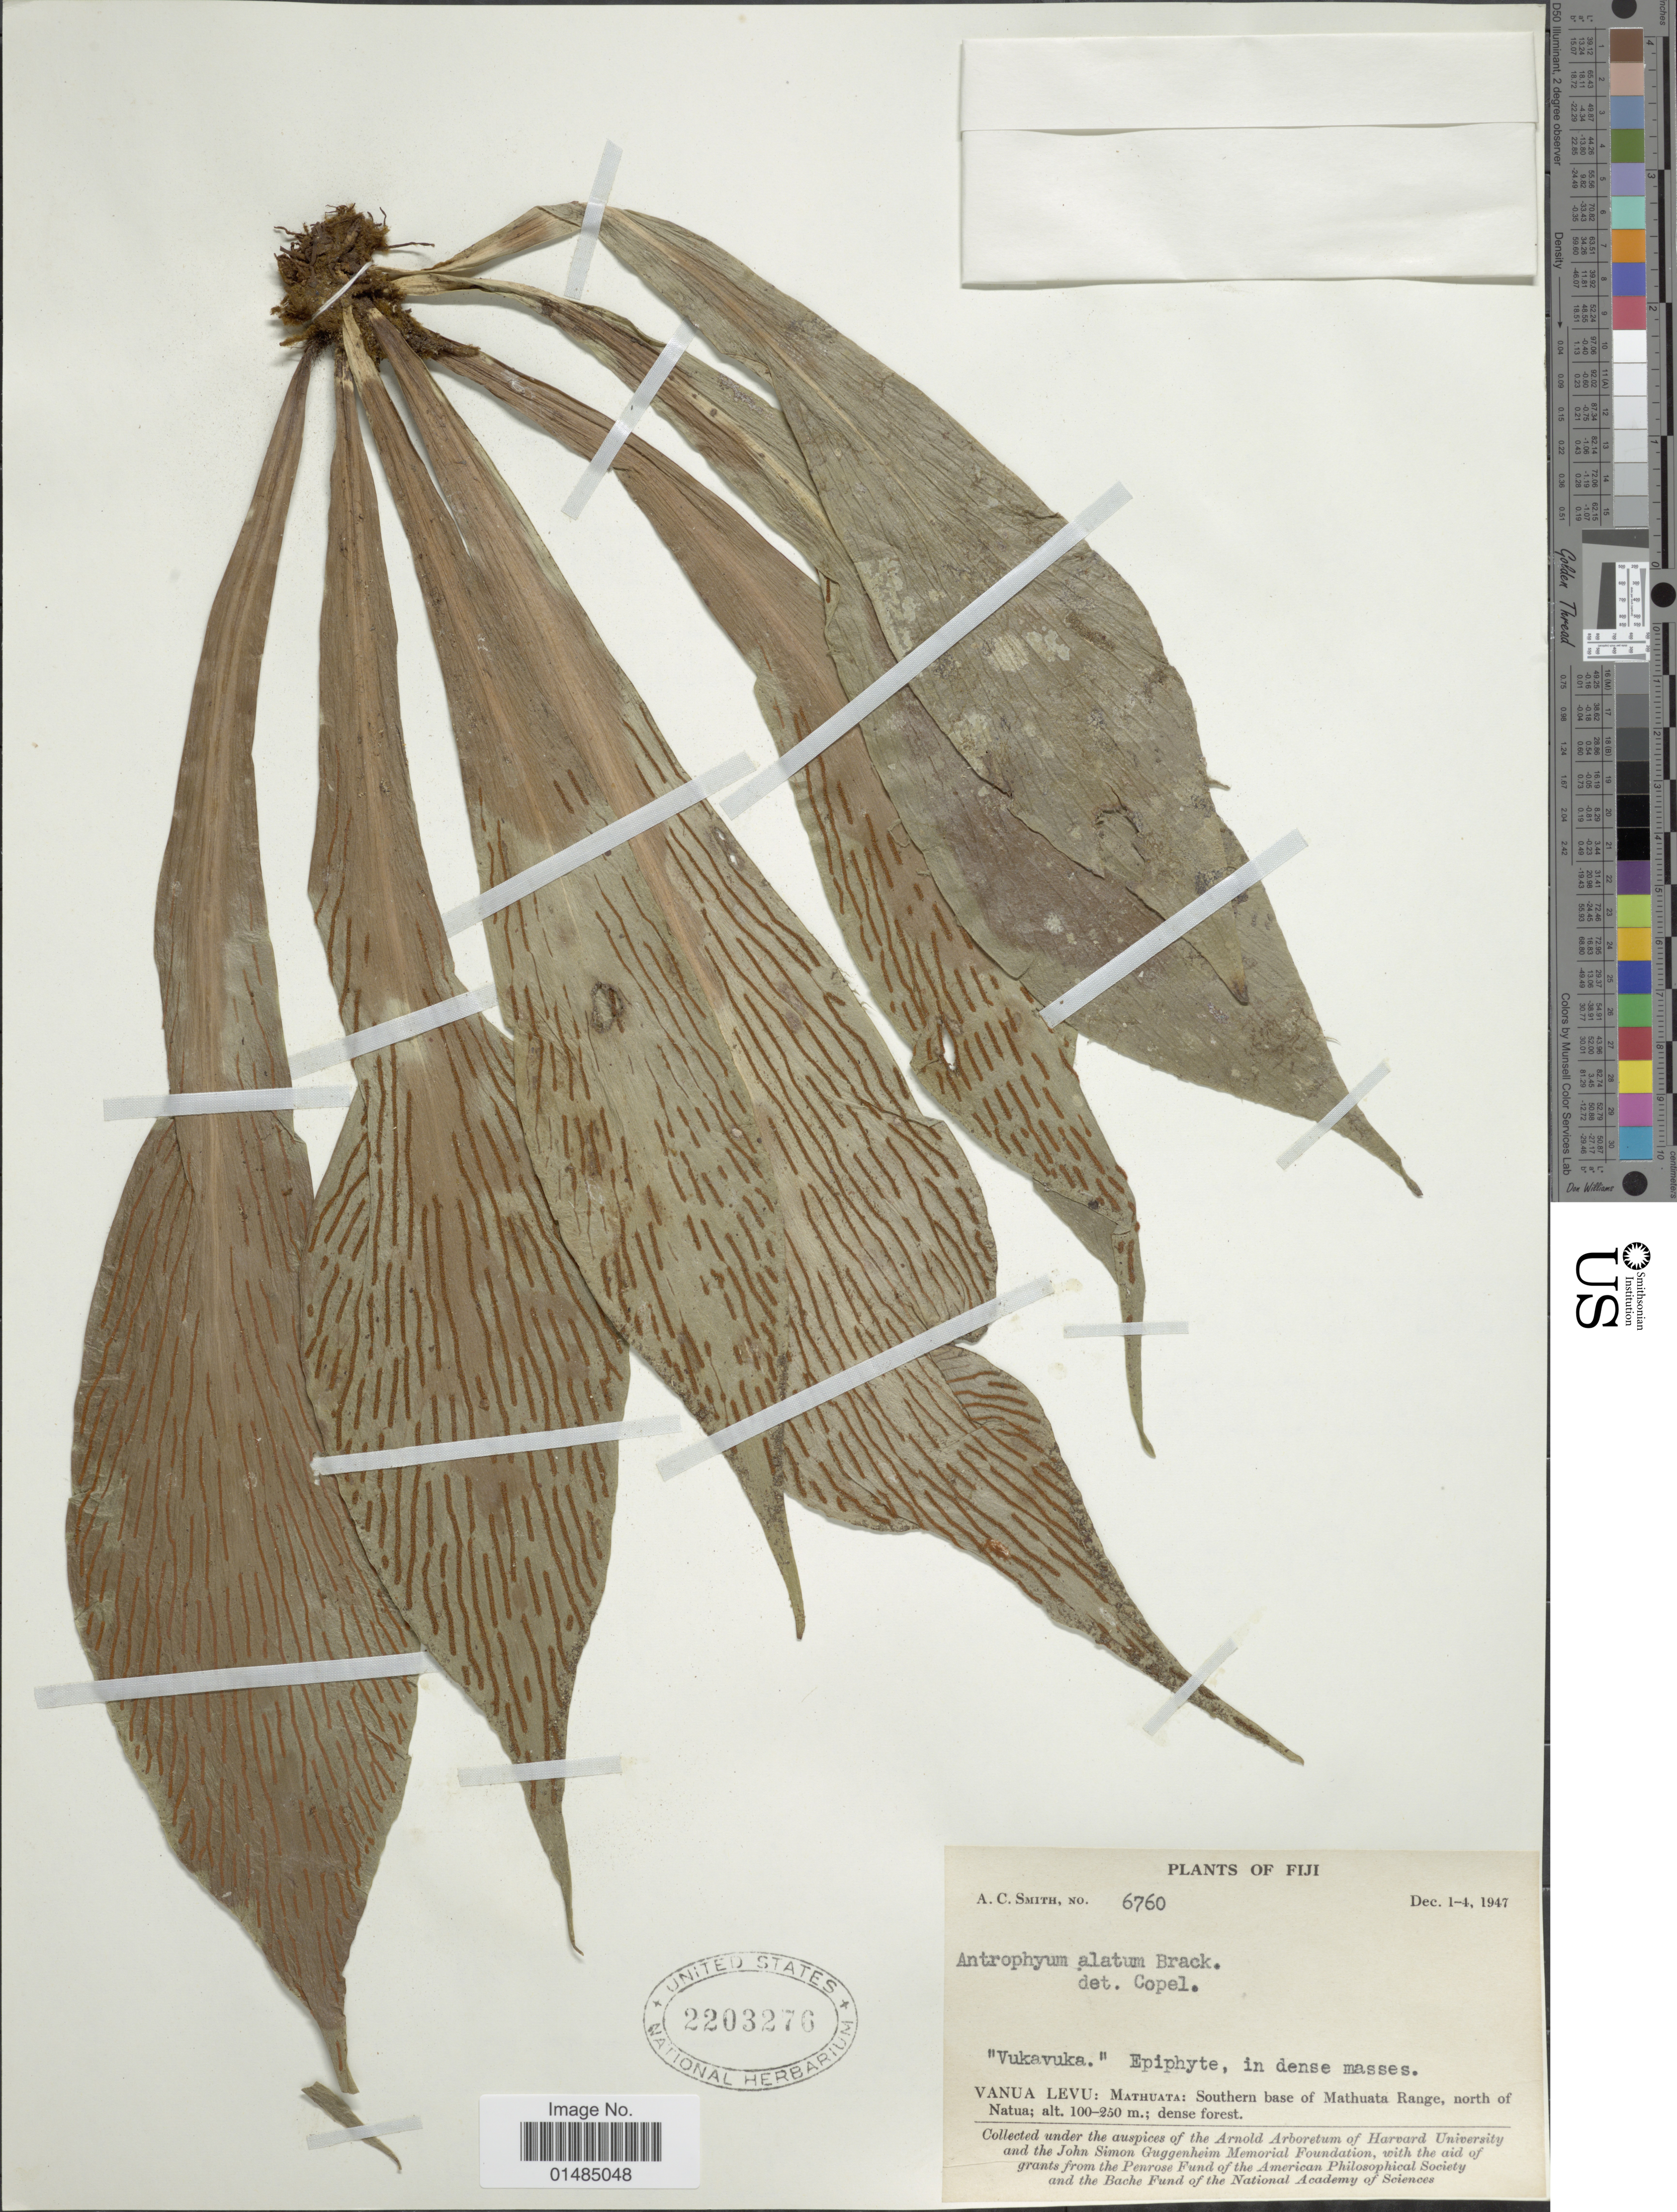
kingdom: Plantae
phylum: Tracheophyta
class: Polypodiopsida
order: Polypodiales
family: Pteridaceae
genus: Antrophyum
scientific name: Antrophyum alatum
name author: Brack. in Wilkes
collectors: A. C. Smith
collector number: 6760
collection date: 1947-12-01/1947-12-04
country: Fiji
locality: Fiji, Vanua Levu: Mathuata: Southern base of Mathuata Range, north of Natua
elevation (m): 100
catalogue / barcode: US 2203276